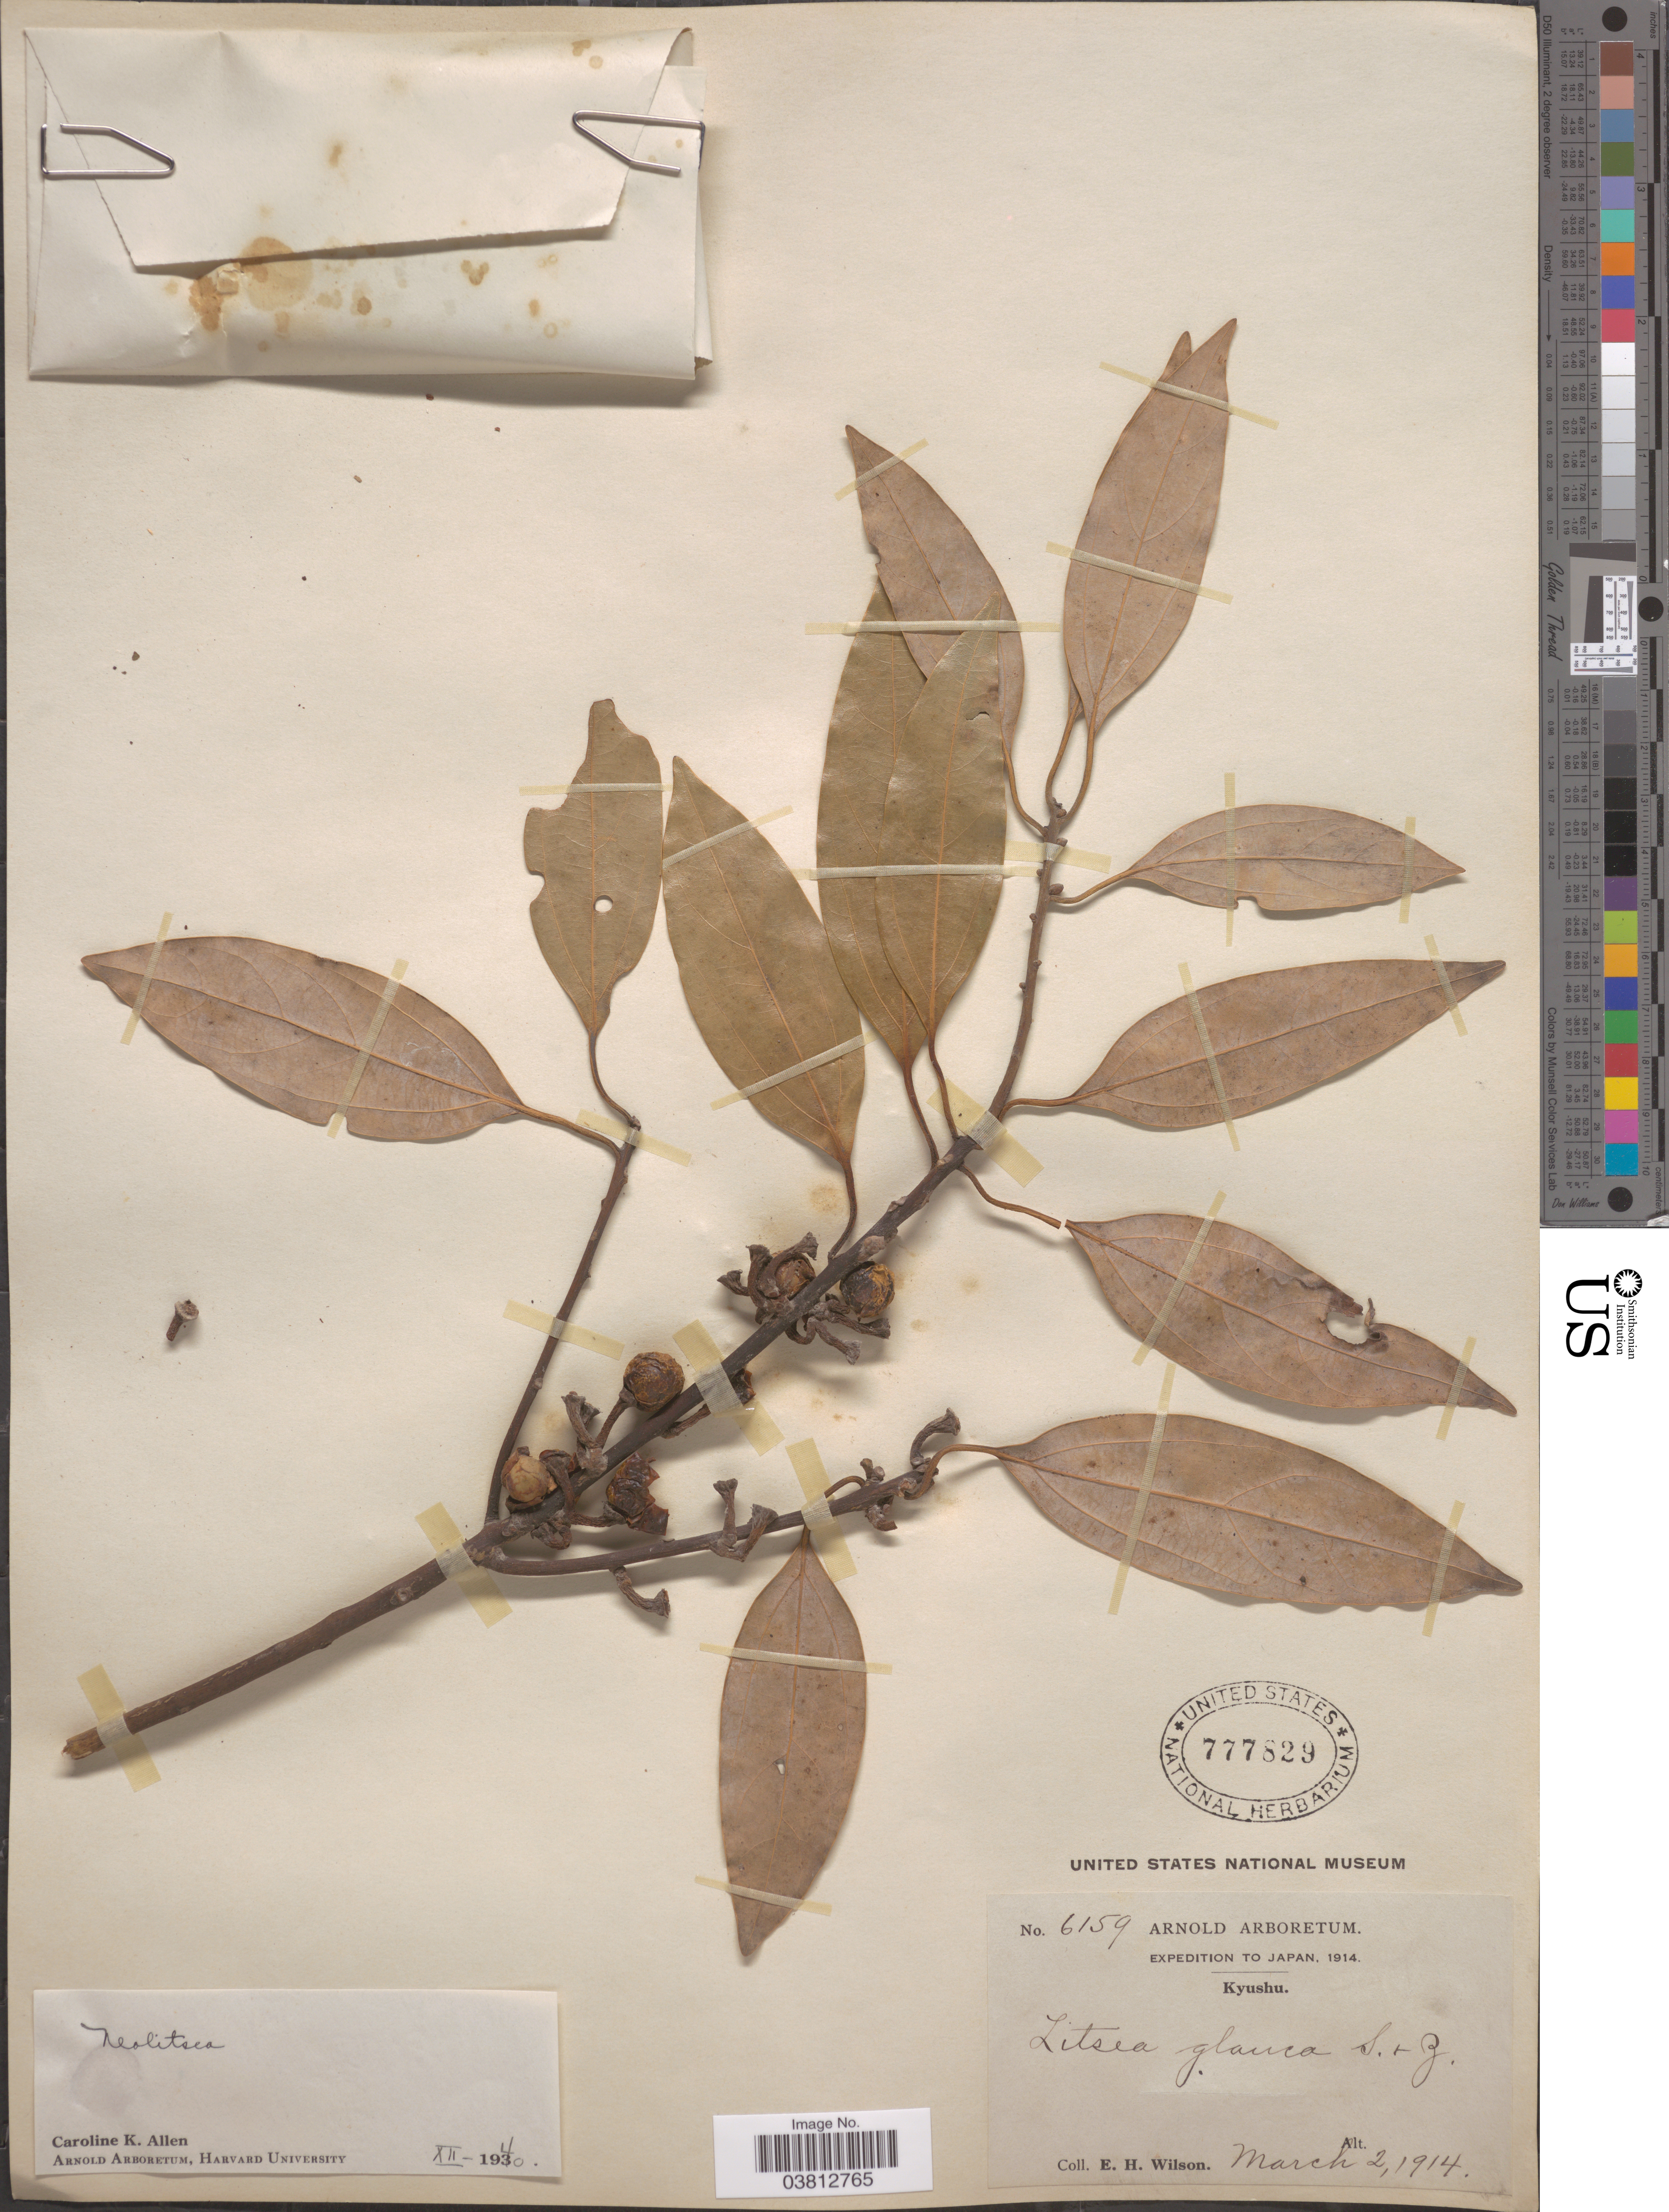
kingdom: Plantae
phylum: Tracheophyta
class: Magnoliopsida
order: Laurales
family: Lauraceae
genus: Neolitsea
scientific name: Neolitsea sericea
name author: (Blume) Koidz.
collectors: E. Wilson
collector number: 6159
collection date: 1914-03-02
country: Japan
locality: Kyushu.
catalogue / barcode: US 777829